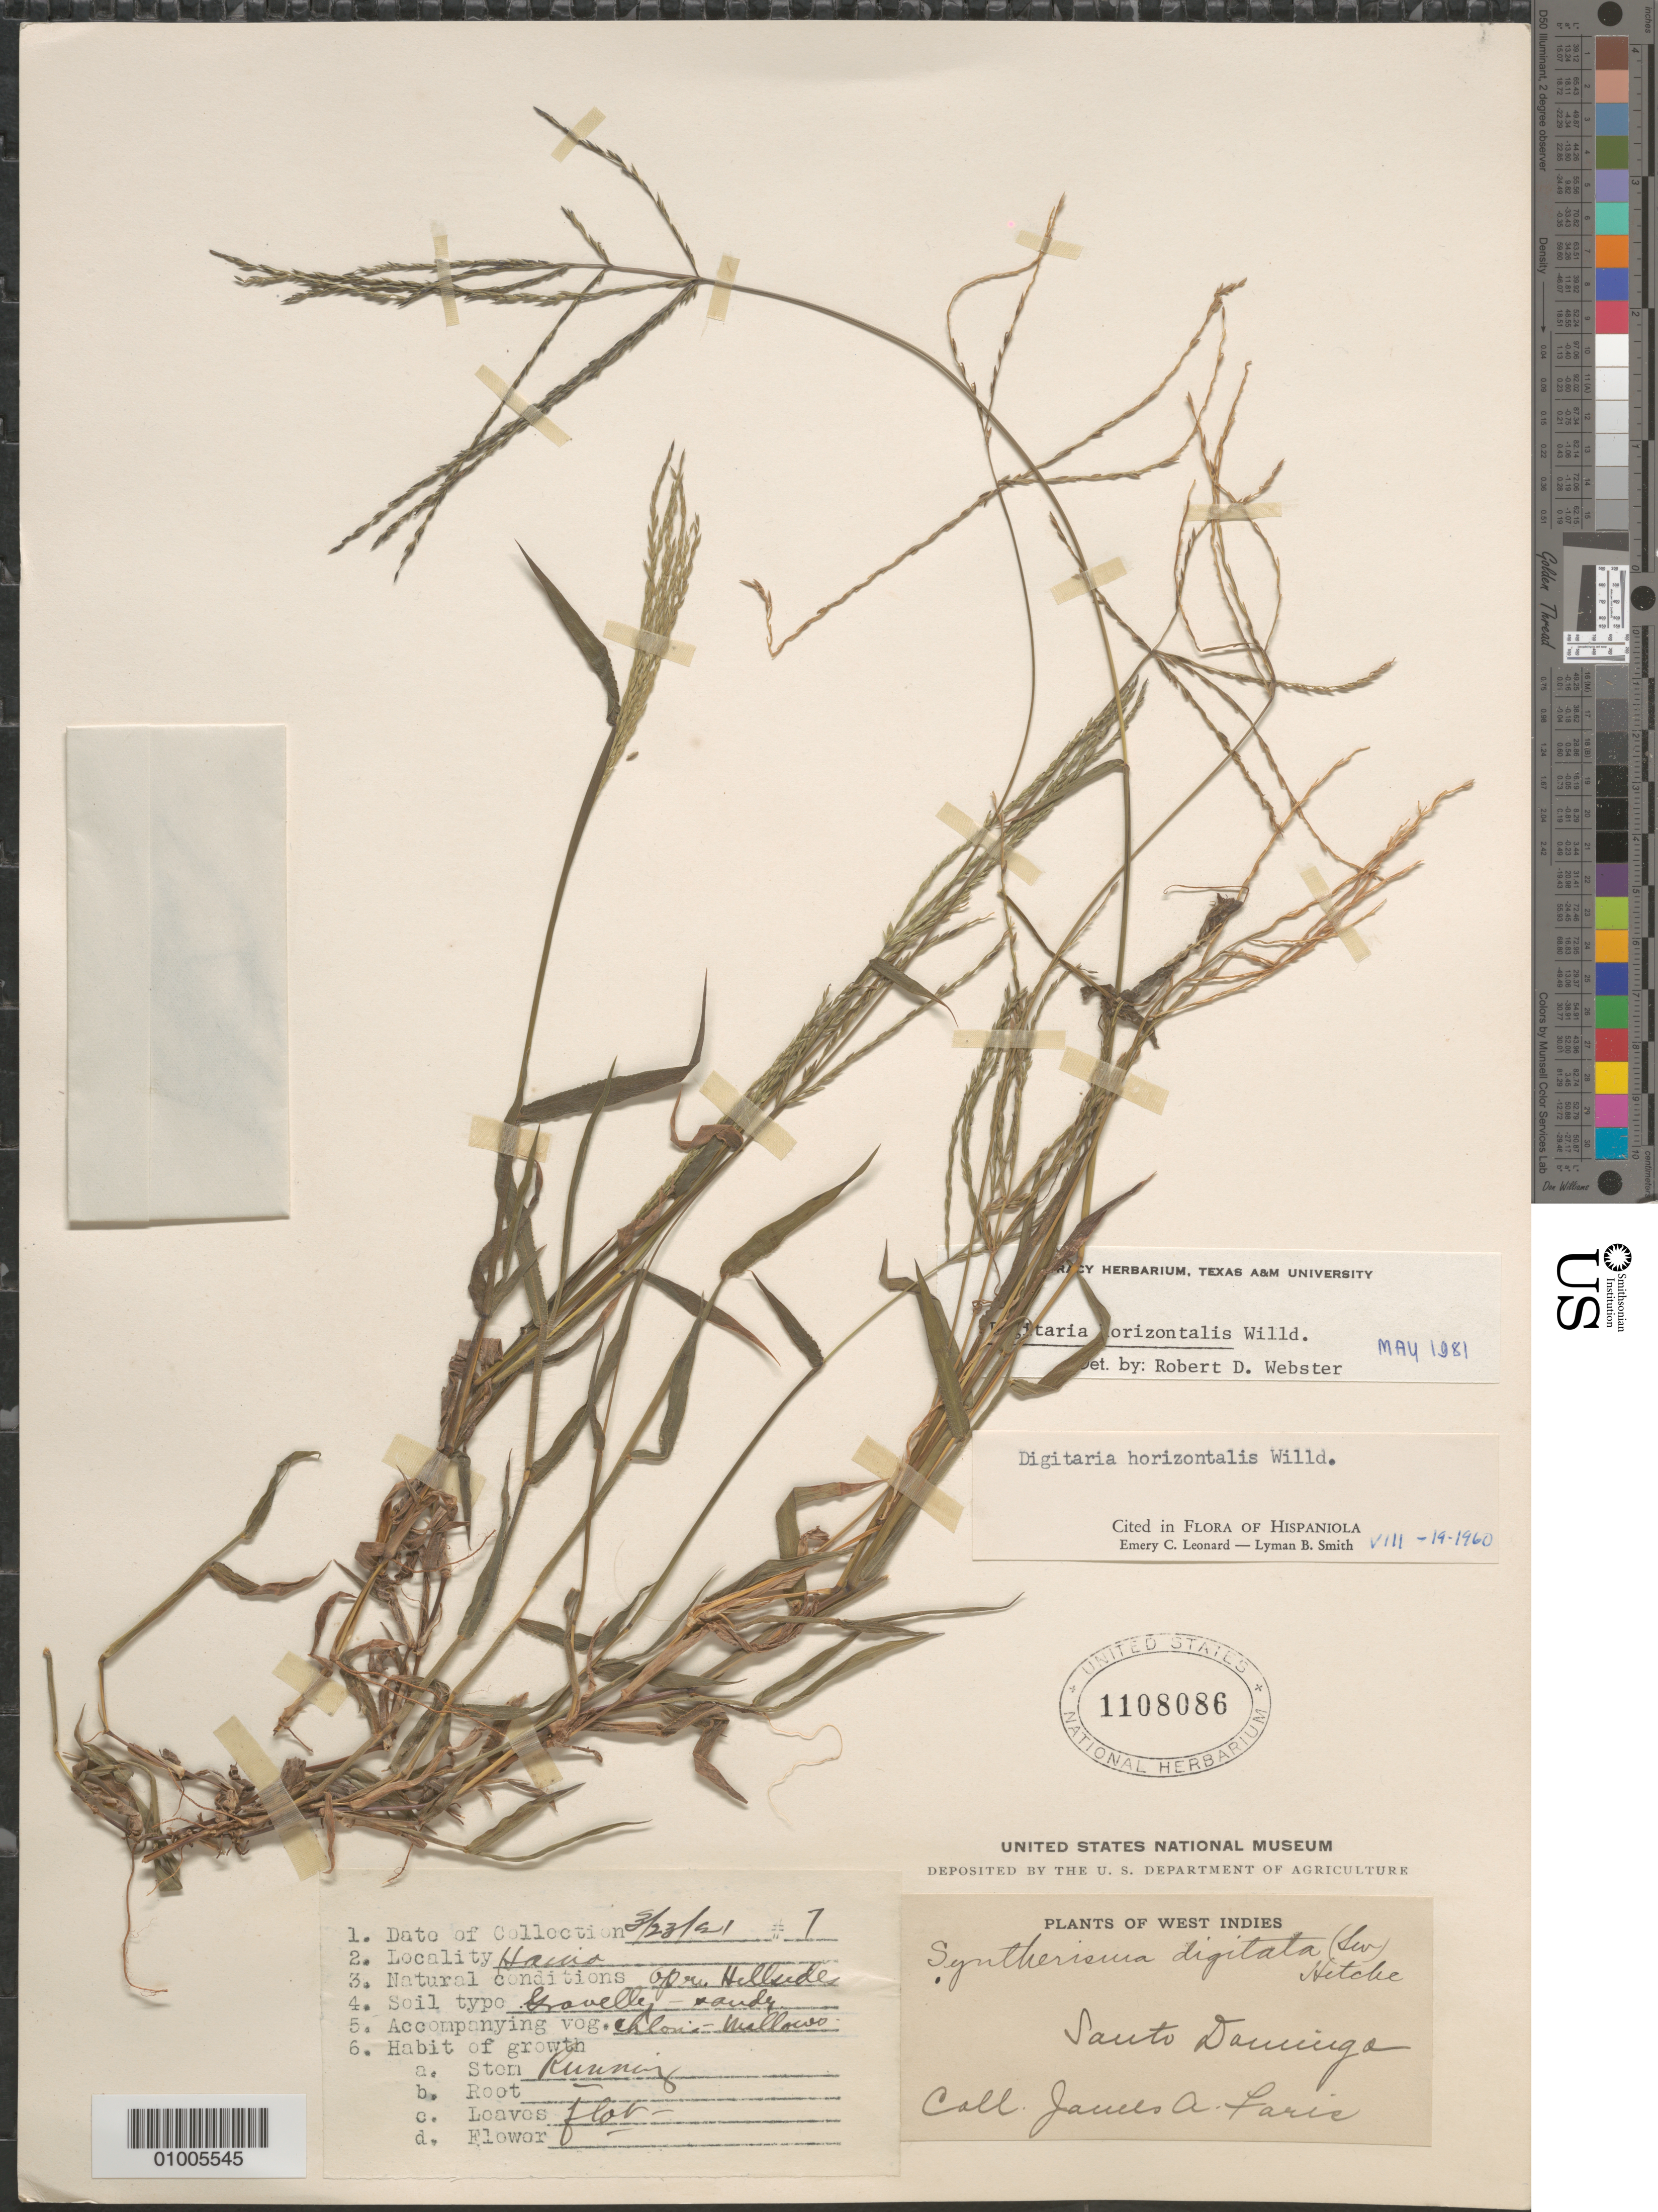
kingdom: Plantae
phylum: Tracheophyta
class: Liliopsida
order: Poales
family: Poaceae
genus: Digitaria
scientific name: Digitaria horizontalis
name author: Willd.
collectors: J. Faris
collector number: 7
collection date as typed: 23 Mar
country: Dominican Republic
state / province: San Cristóbal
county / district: Santo Domingo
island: Hispaniola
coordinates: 0 N, 0 E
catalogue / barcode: US 1108086